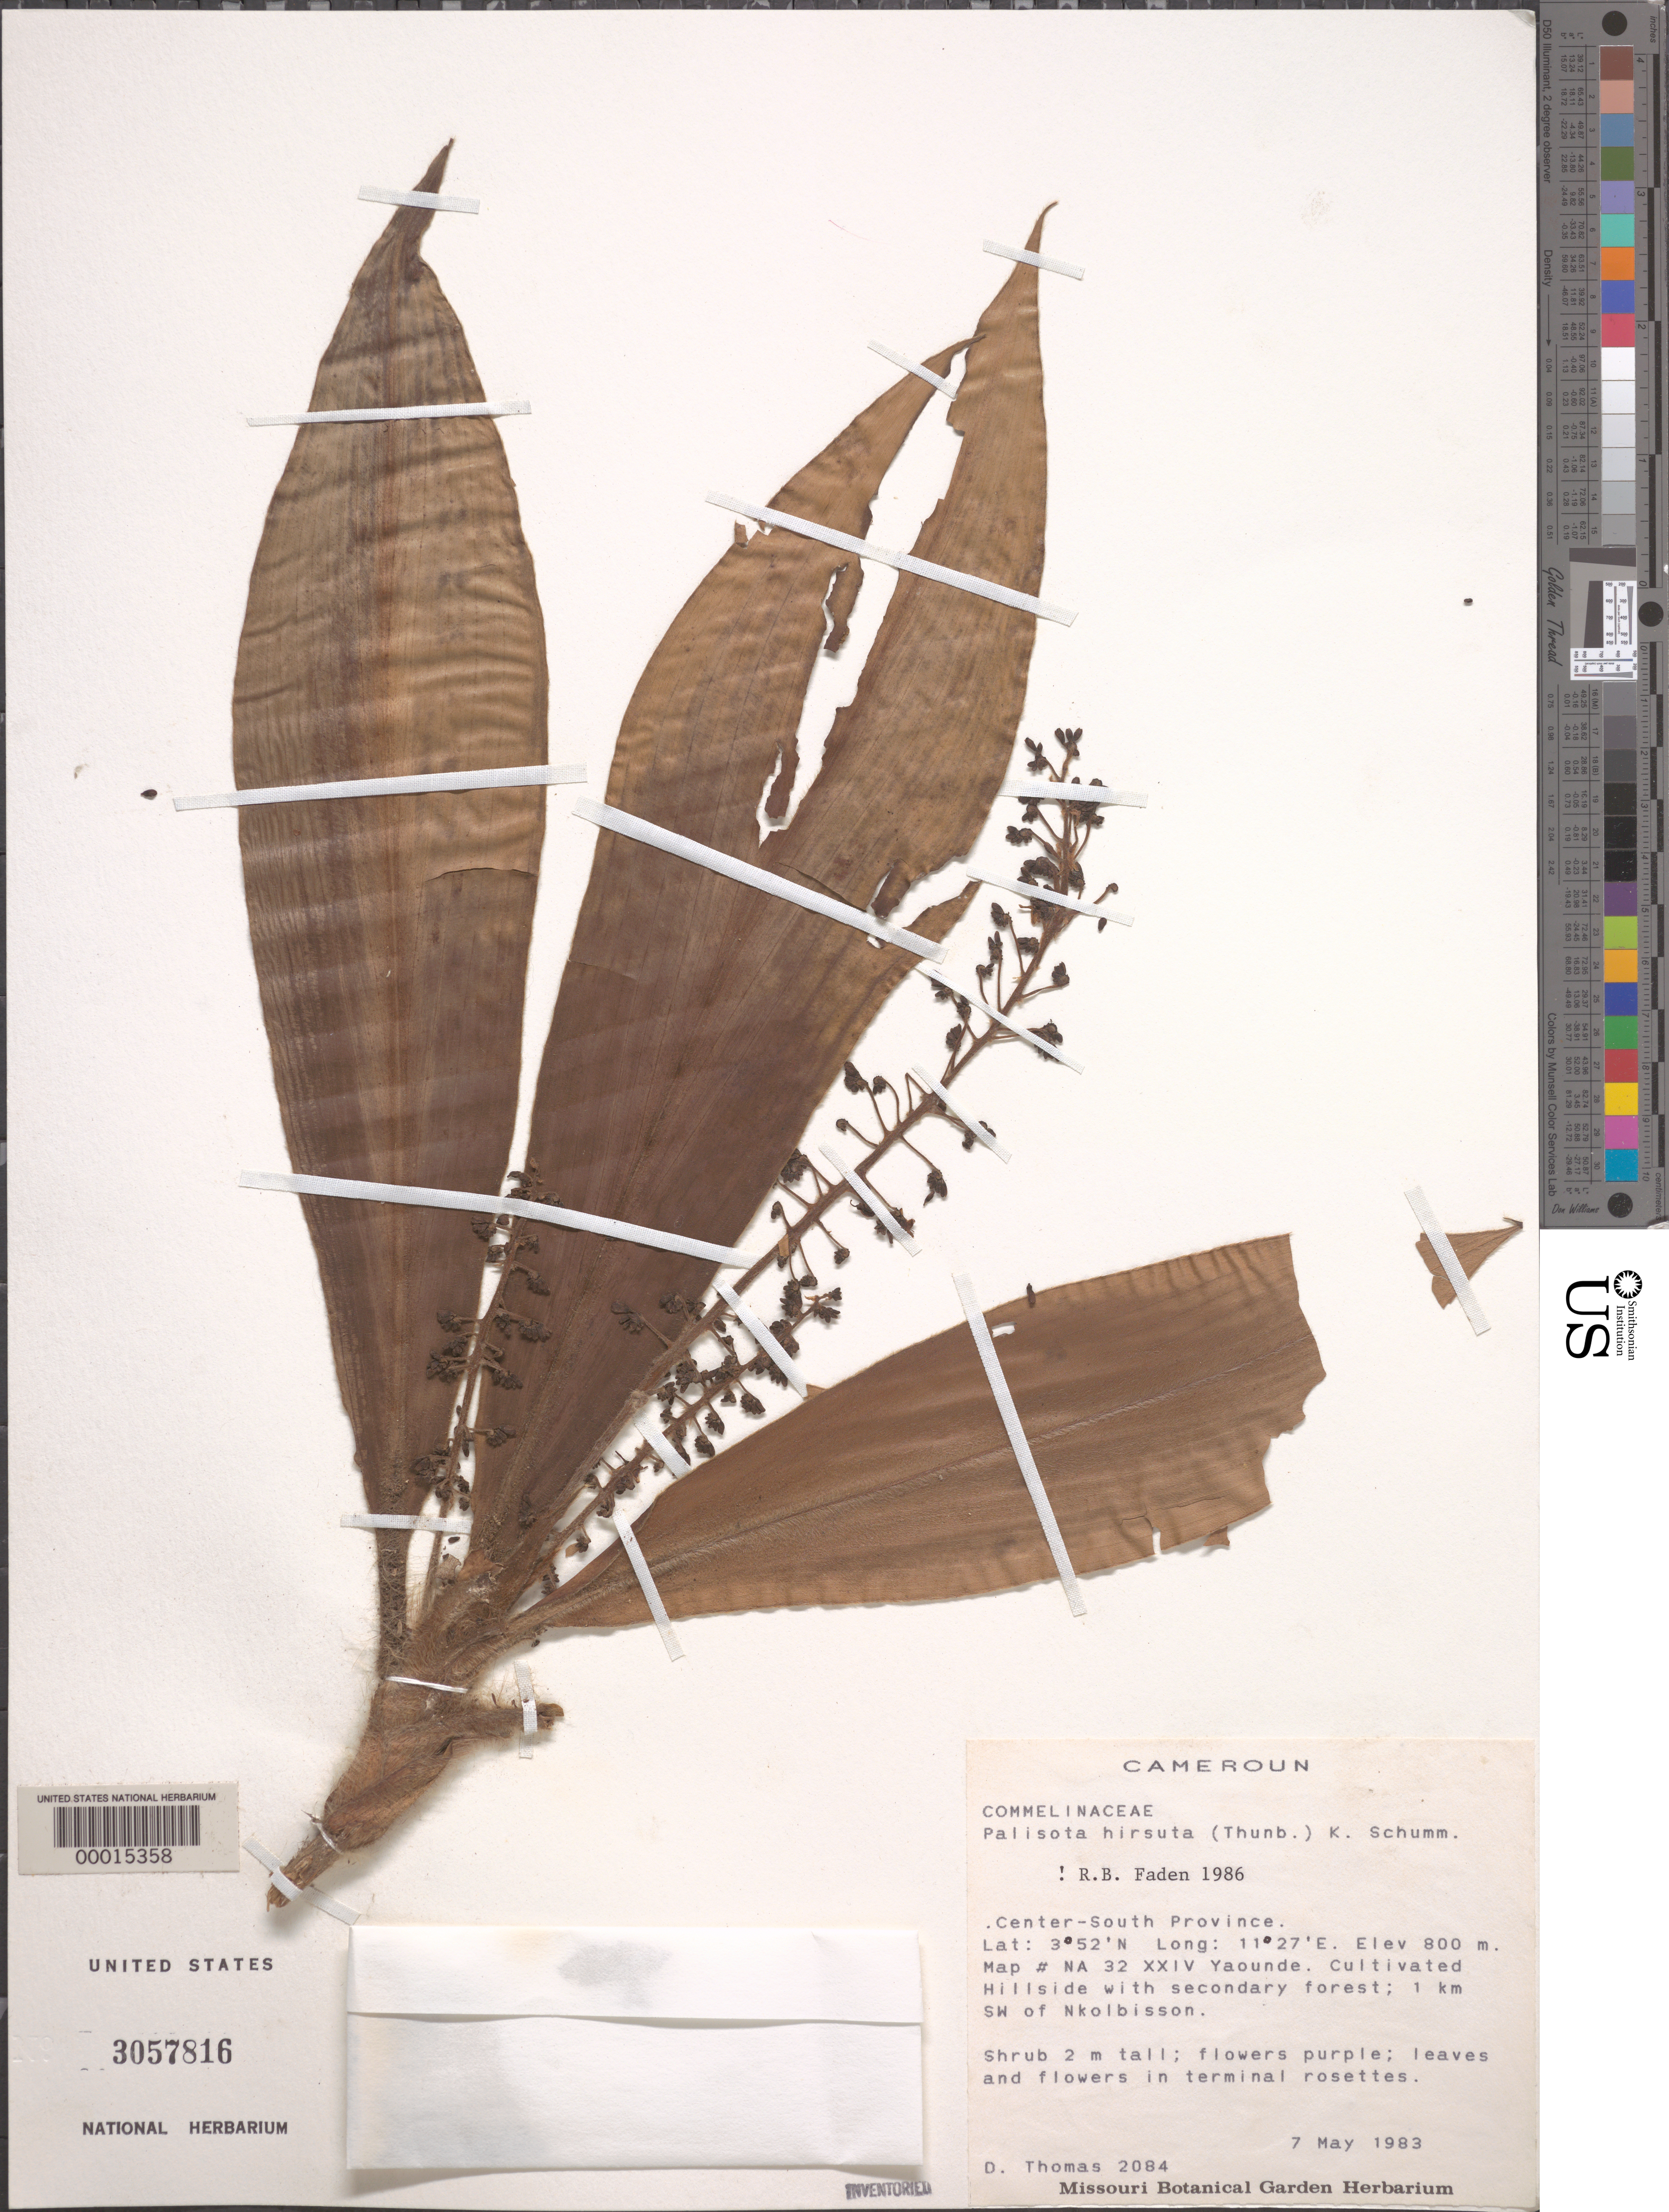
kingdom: Plantae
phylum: Tracheophyta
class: Liliopsida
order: Commelinales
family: Commelinaceae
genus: Palisota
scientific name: Palisota hirsuta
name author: (Thunb.) K. Schum.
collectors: D. Thomas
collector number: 2084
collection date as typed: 07 May 1983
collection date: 1983-05-07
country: Cameroon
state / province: Centre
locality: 1 km sw of nkolbisson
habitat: Hillside, secondary forest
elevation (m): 800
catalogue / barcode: US 3057816